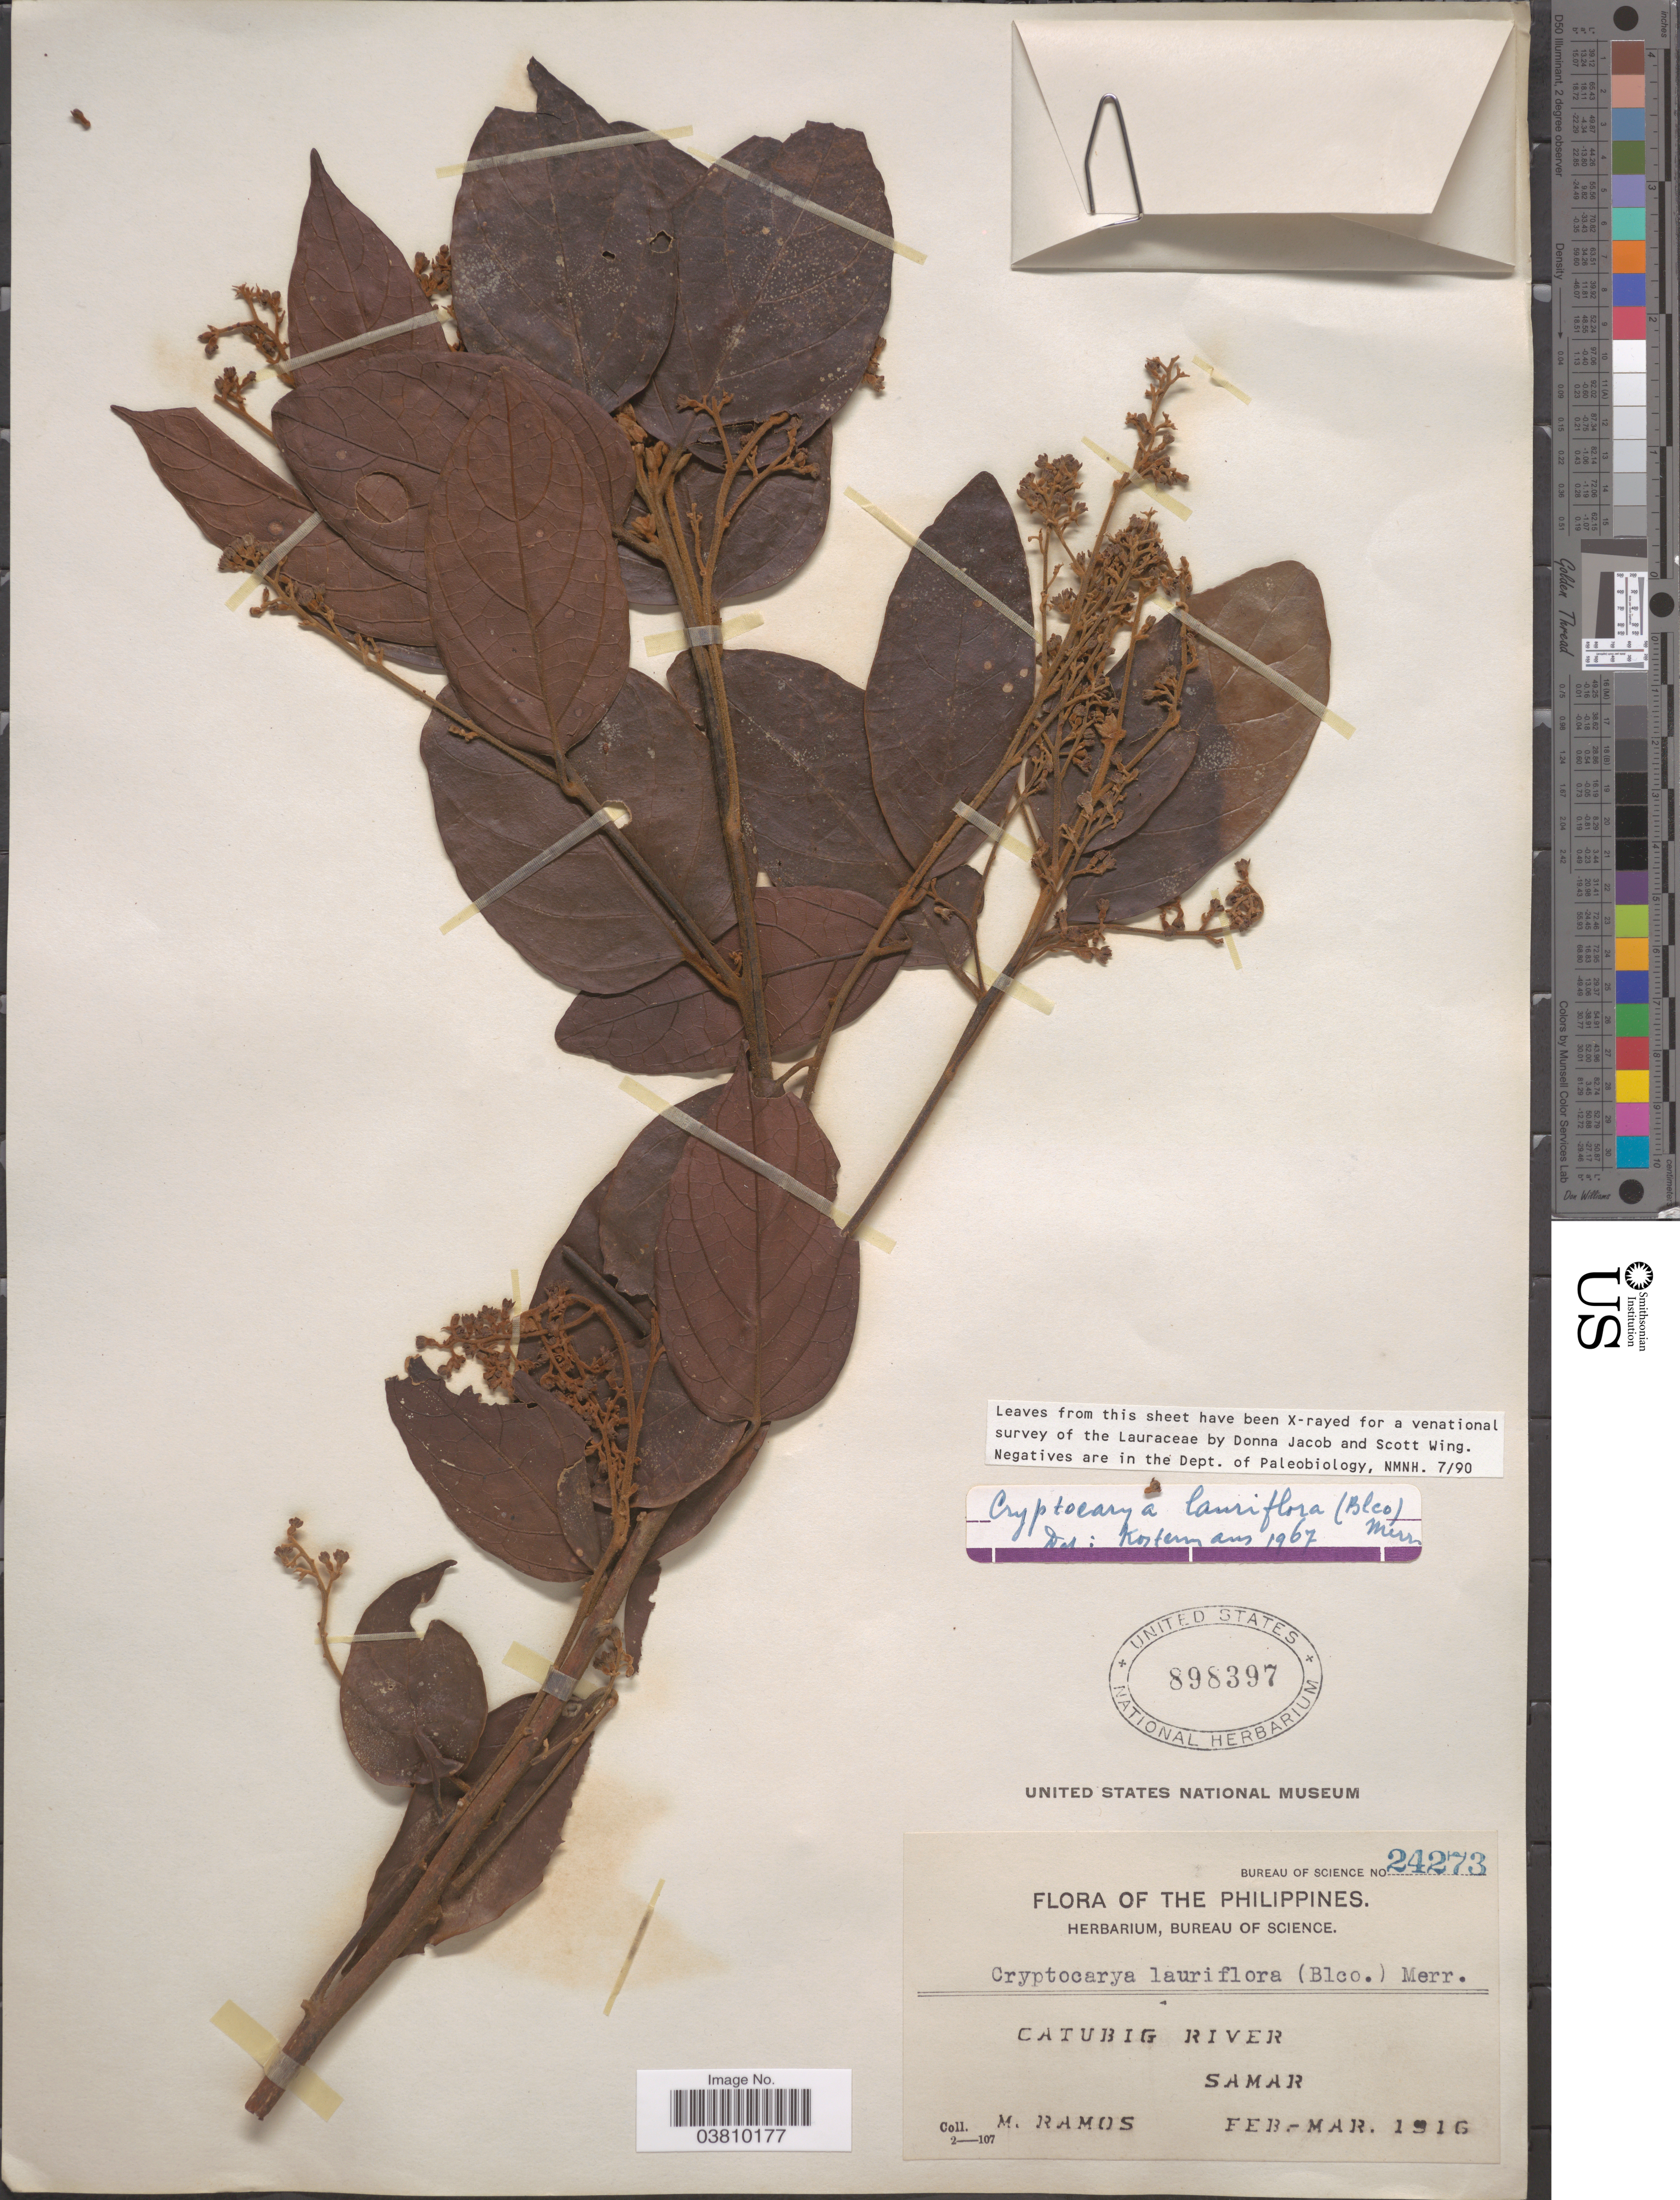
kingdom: Plantae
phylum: Tracheophyta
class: Magnoliopsida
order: Laurales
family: Lauraceae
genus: Cryptocarya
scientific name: Cryptocarya lauriflora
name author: (Blanco) Merr.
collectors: M. Ramos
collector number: Bureau of Science 24273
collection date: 1916-02/1916-03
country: Philippines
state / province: Eastern Visayas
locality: Catubig River, Samar.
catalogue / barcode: US 898397